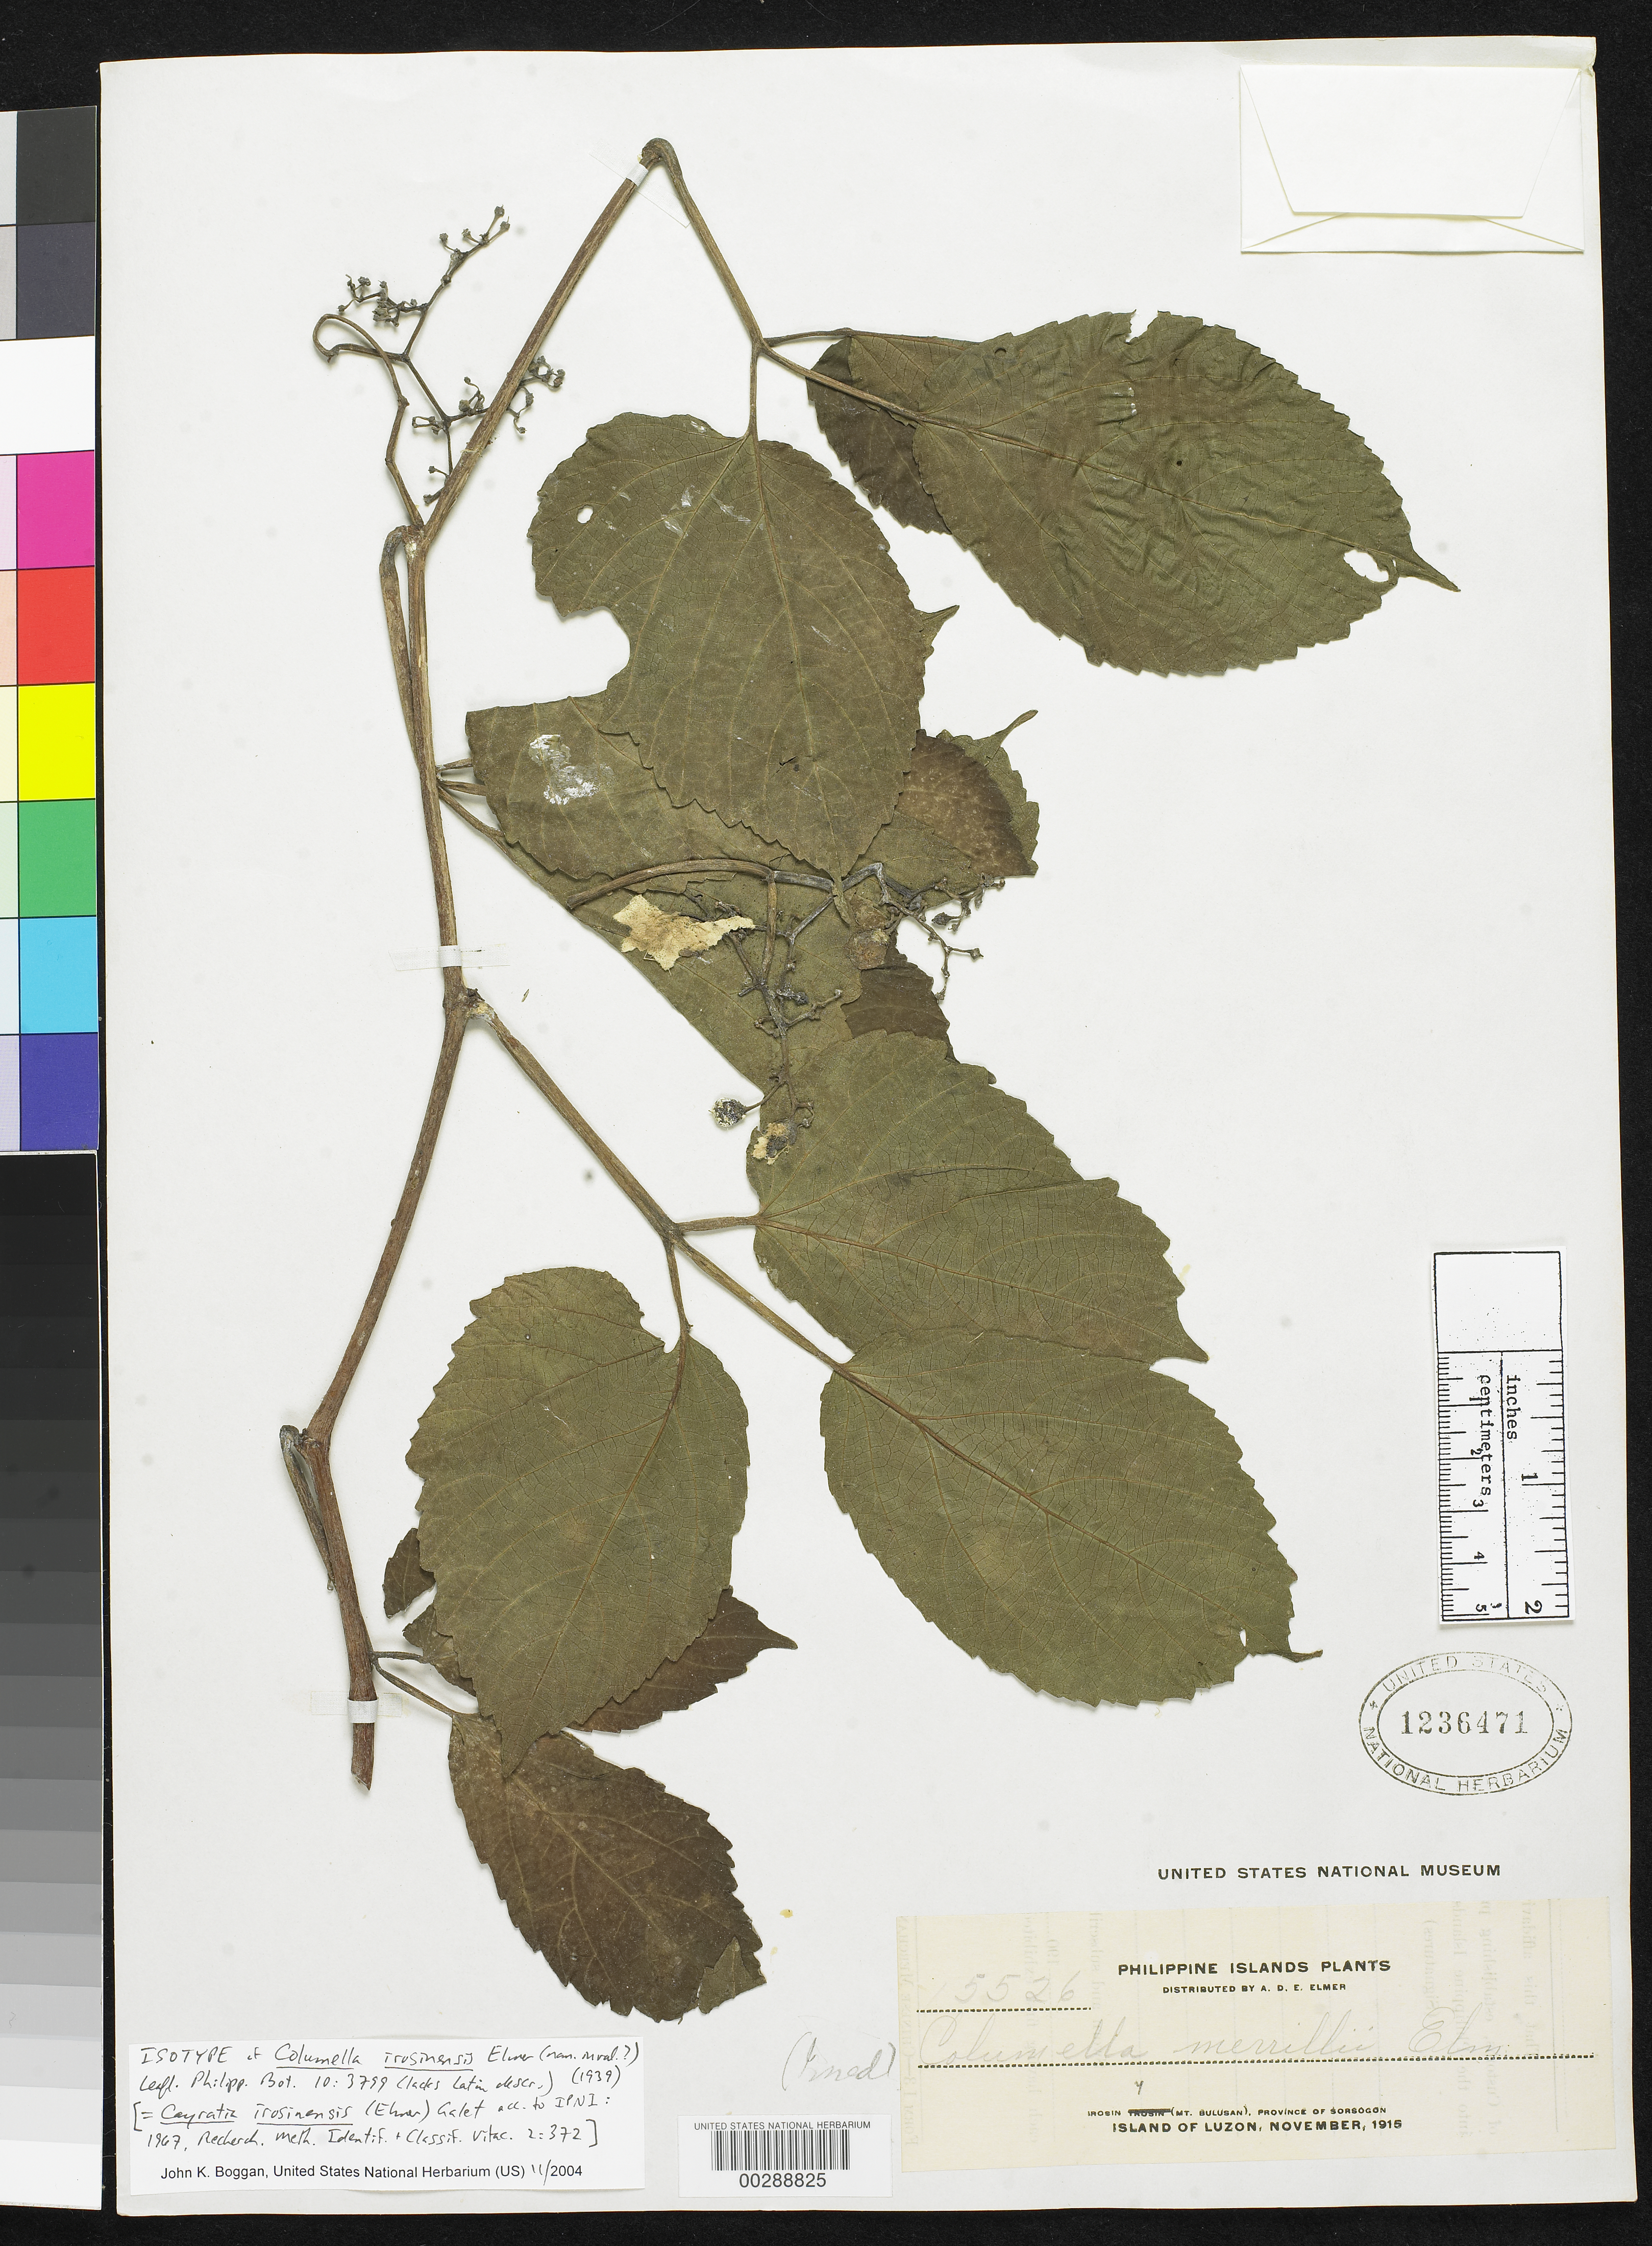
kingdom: Plantae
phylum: Tracheophyta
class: Magnoliopsida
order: Vitales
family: Vitaceae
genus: Columella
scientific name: Columella irosinensis Elmer, nom. inval.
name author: Elmer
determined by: Boggan, J. K., (US), NMNH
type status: Voucher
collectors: A. D. E. Elmer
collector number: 15526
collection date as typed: Nov 1915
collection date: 1915-11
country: Philippines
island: Luzon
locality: Irosin (Mt. Bulusan), Province of Sorsogon.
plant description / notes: Description in English, lacking Latin diagnosis. Cited with new combination by Galet 1967, Recherch. Meth. Identif. & Classif. Vitac. 2: 372 acc. to IPNI (basionym validated? ref. not seen).; Annotated as "Columella merrillii Elm." (ined.).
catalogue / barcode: US 1236471